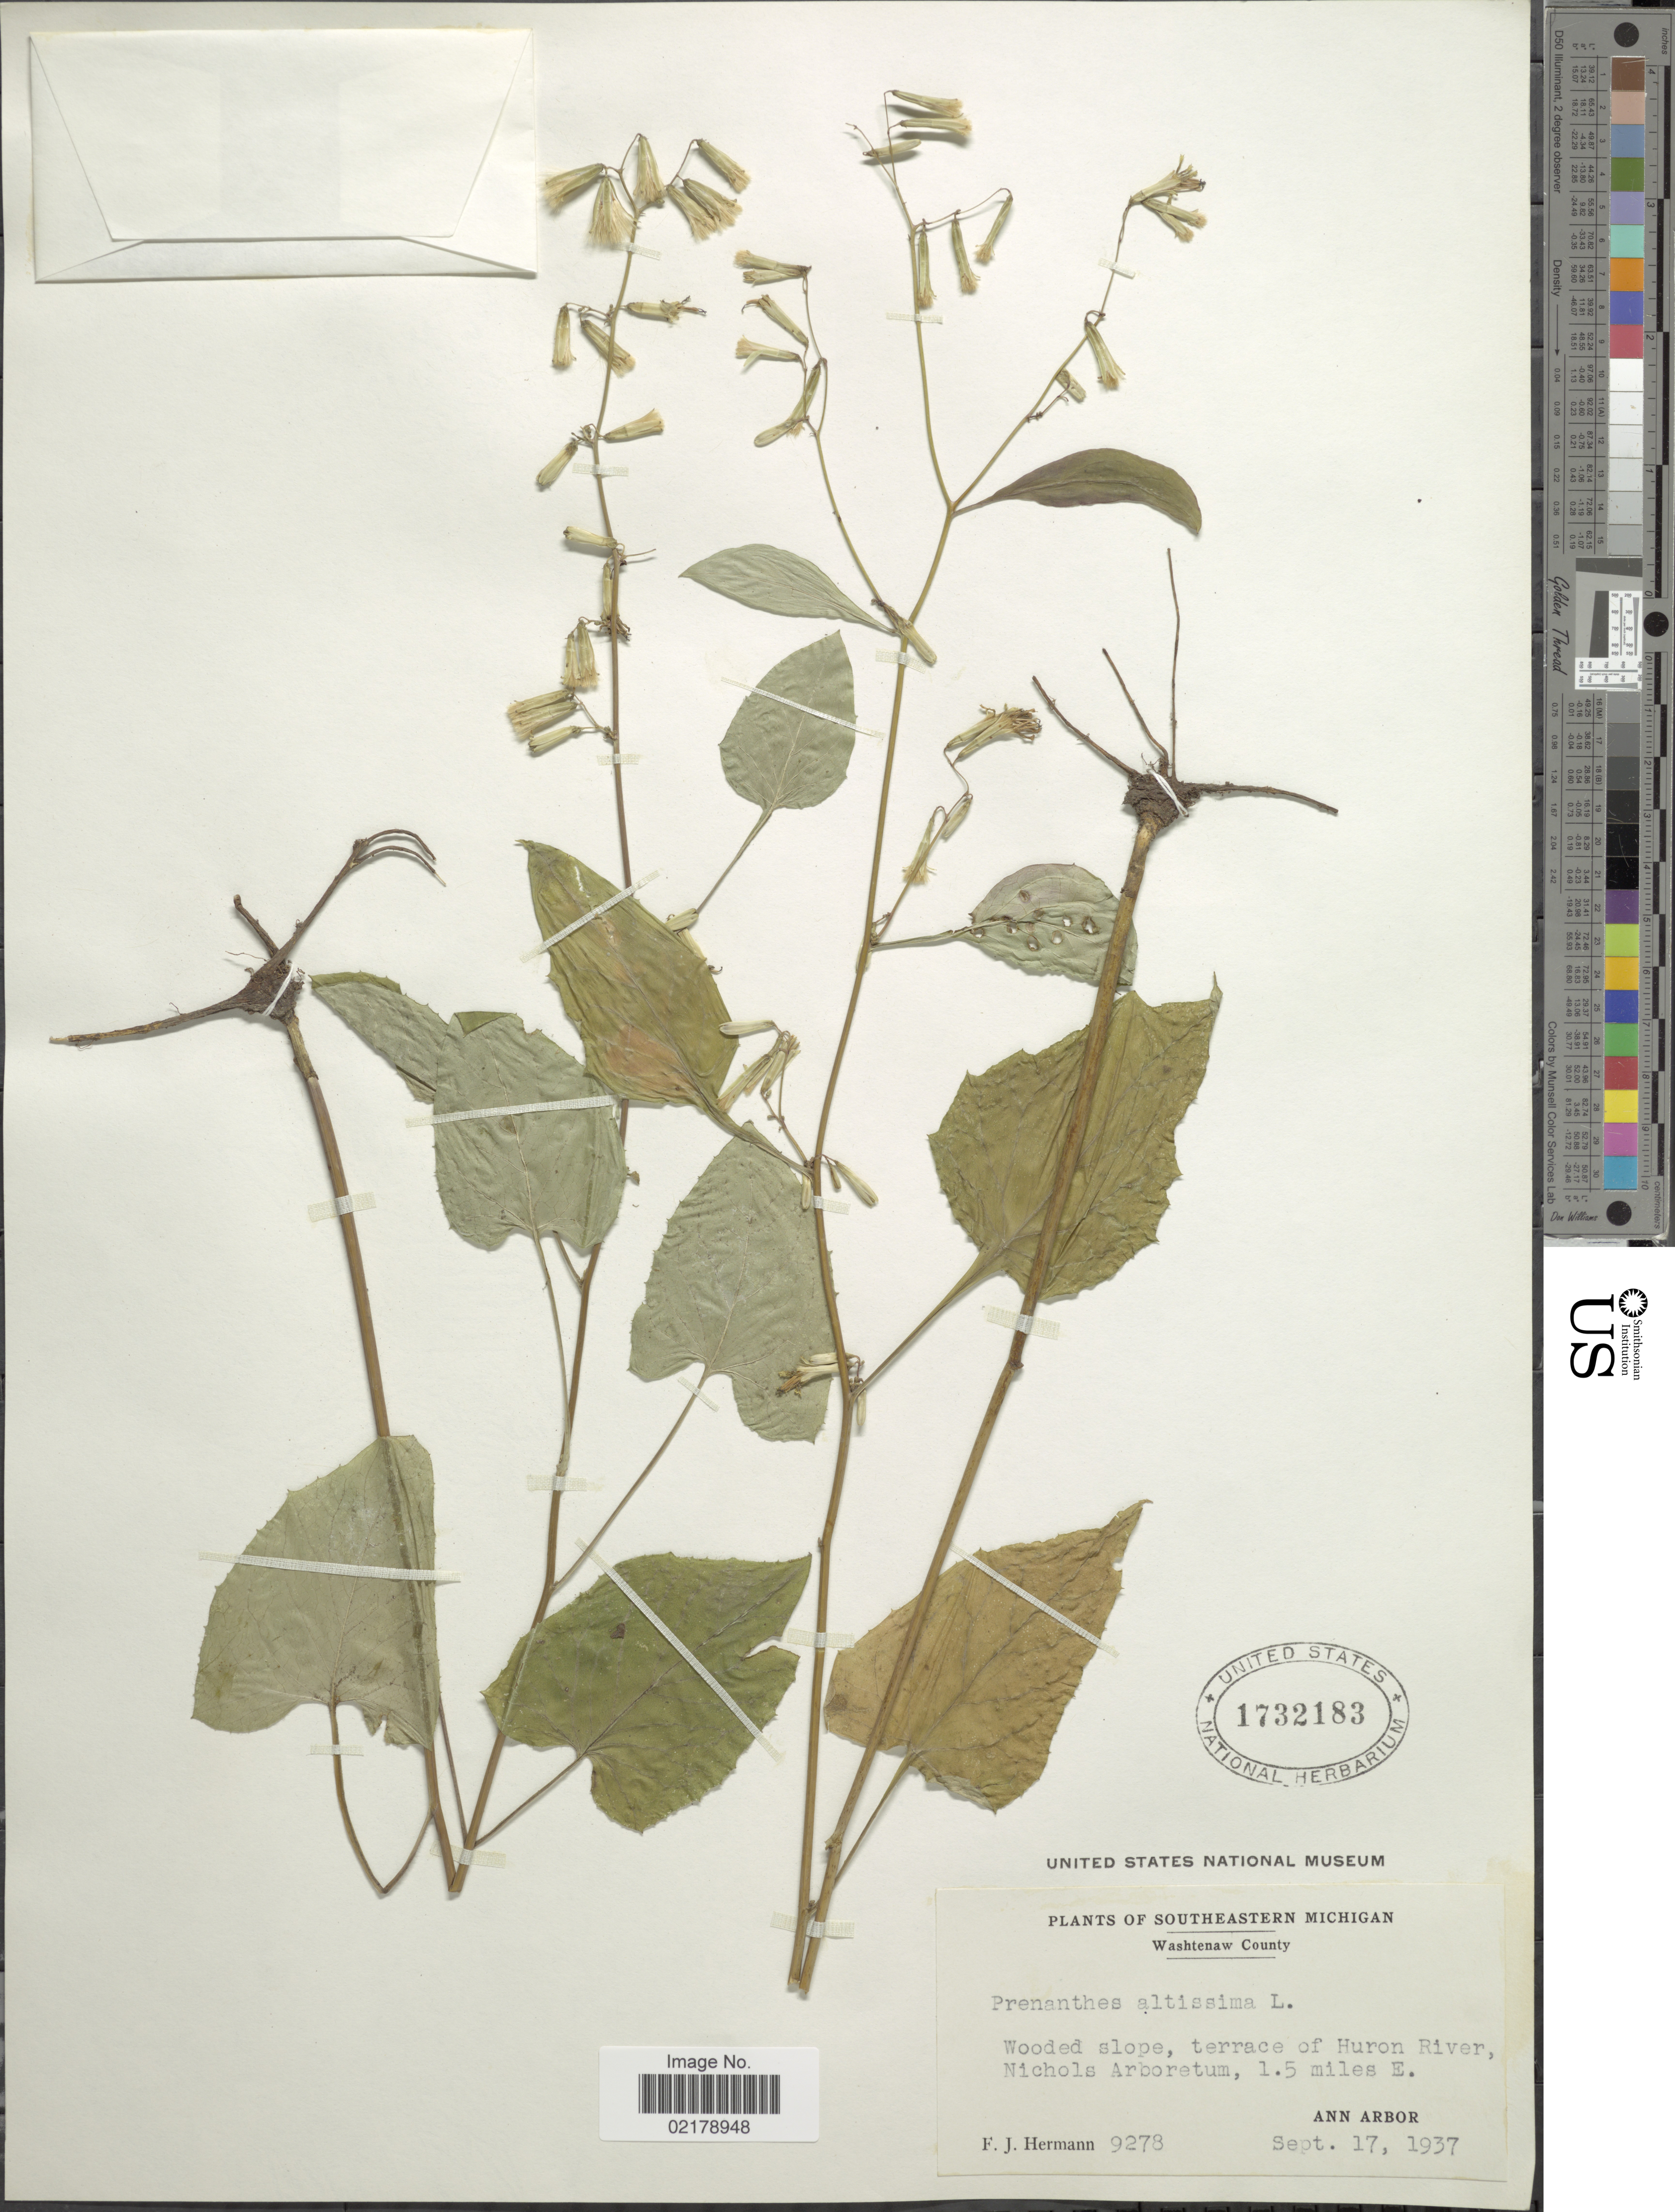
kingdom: Plantae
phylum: Tracheophyta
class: Magnoliopsida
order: Asterales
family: Asteraceae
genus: Nabalus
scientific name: Nabalus altissimus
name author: (L.) Hook.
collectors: F. Herman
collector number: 9278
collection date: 1937-09-17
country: United States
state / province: Michigan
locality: Southeastern Michigan, Washtenaw County, Wooded slope, terrace of Huron River, Nichols Arboretum, 1.5 miles E. Ann Arbor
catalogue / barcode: US 1732183